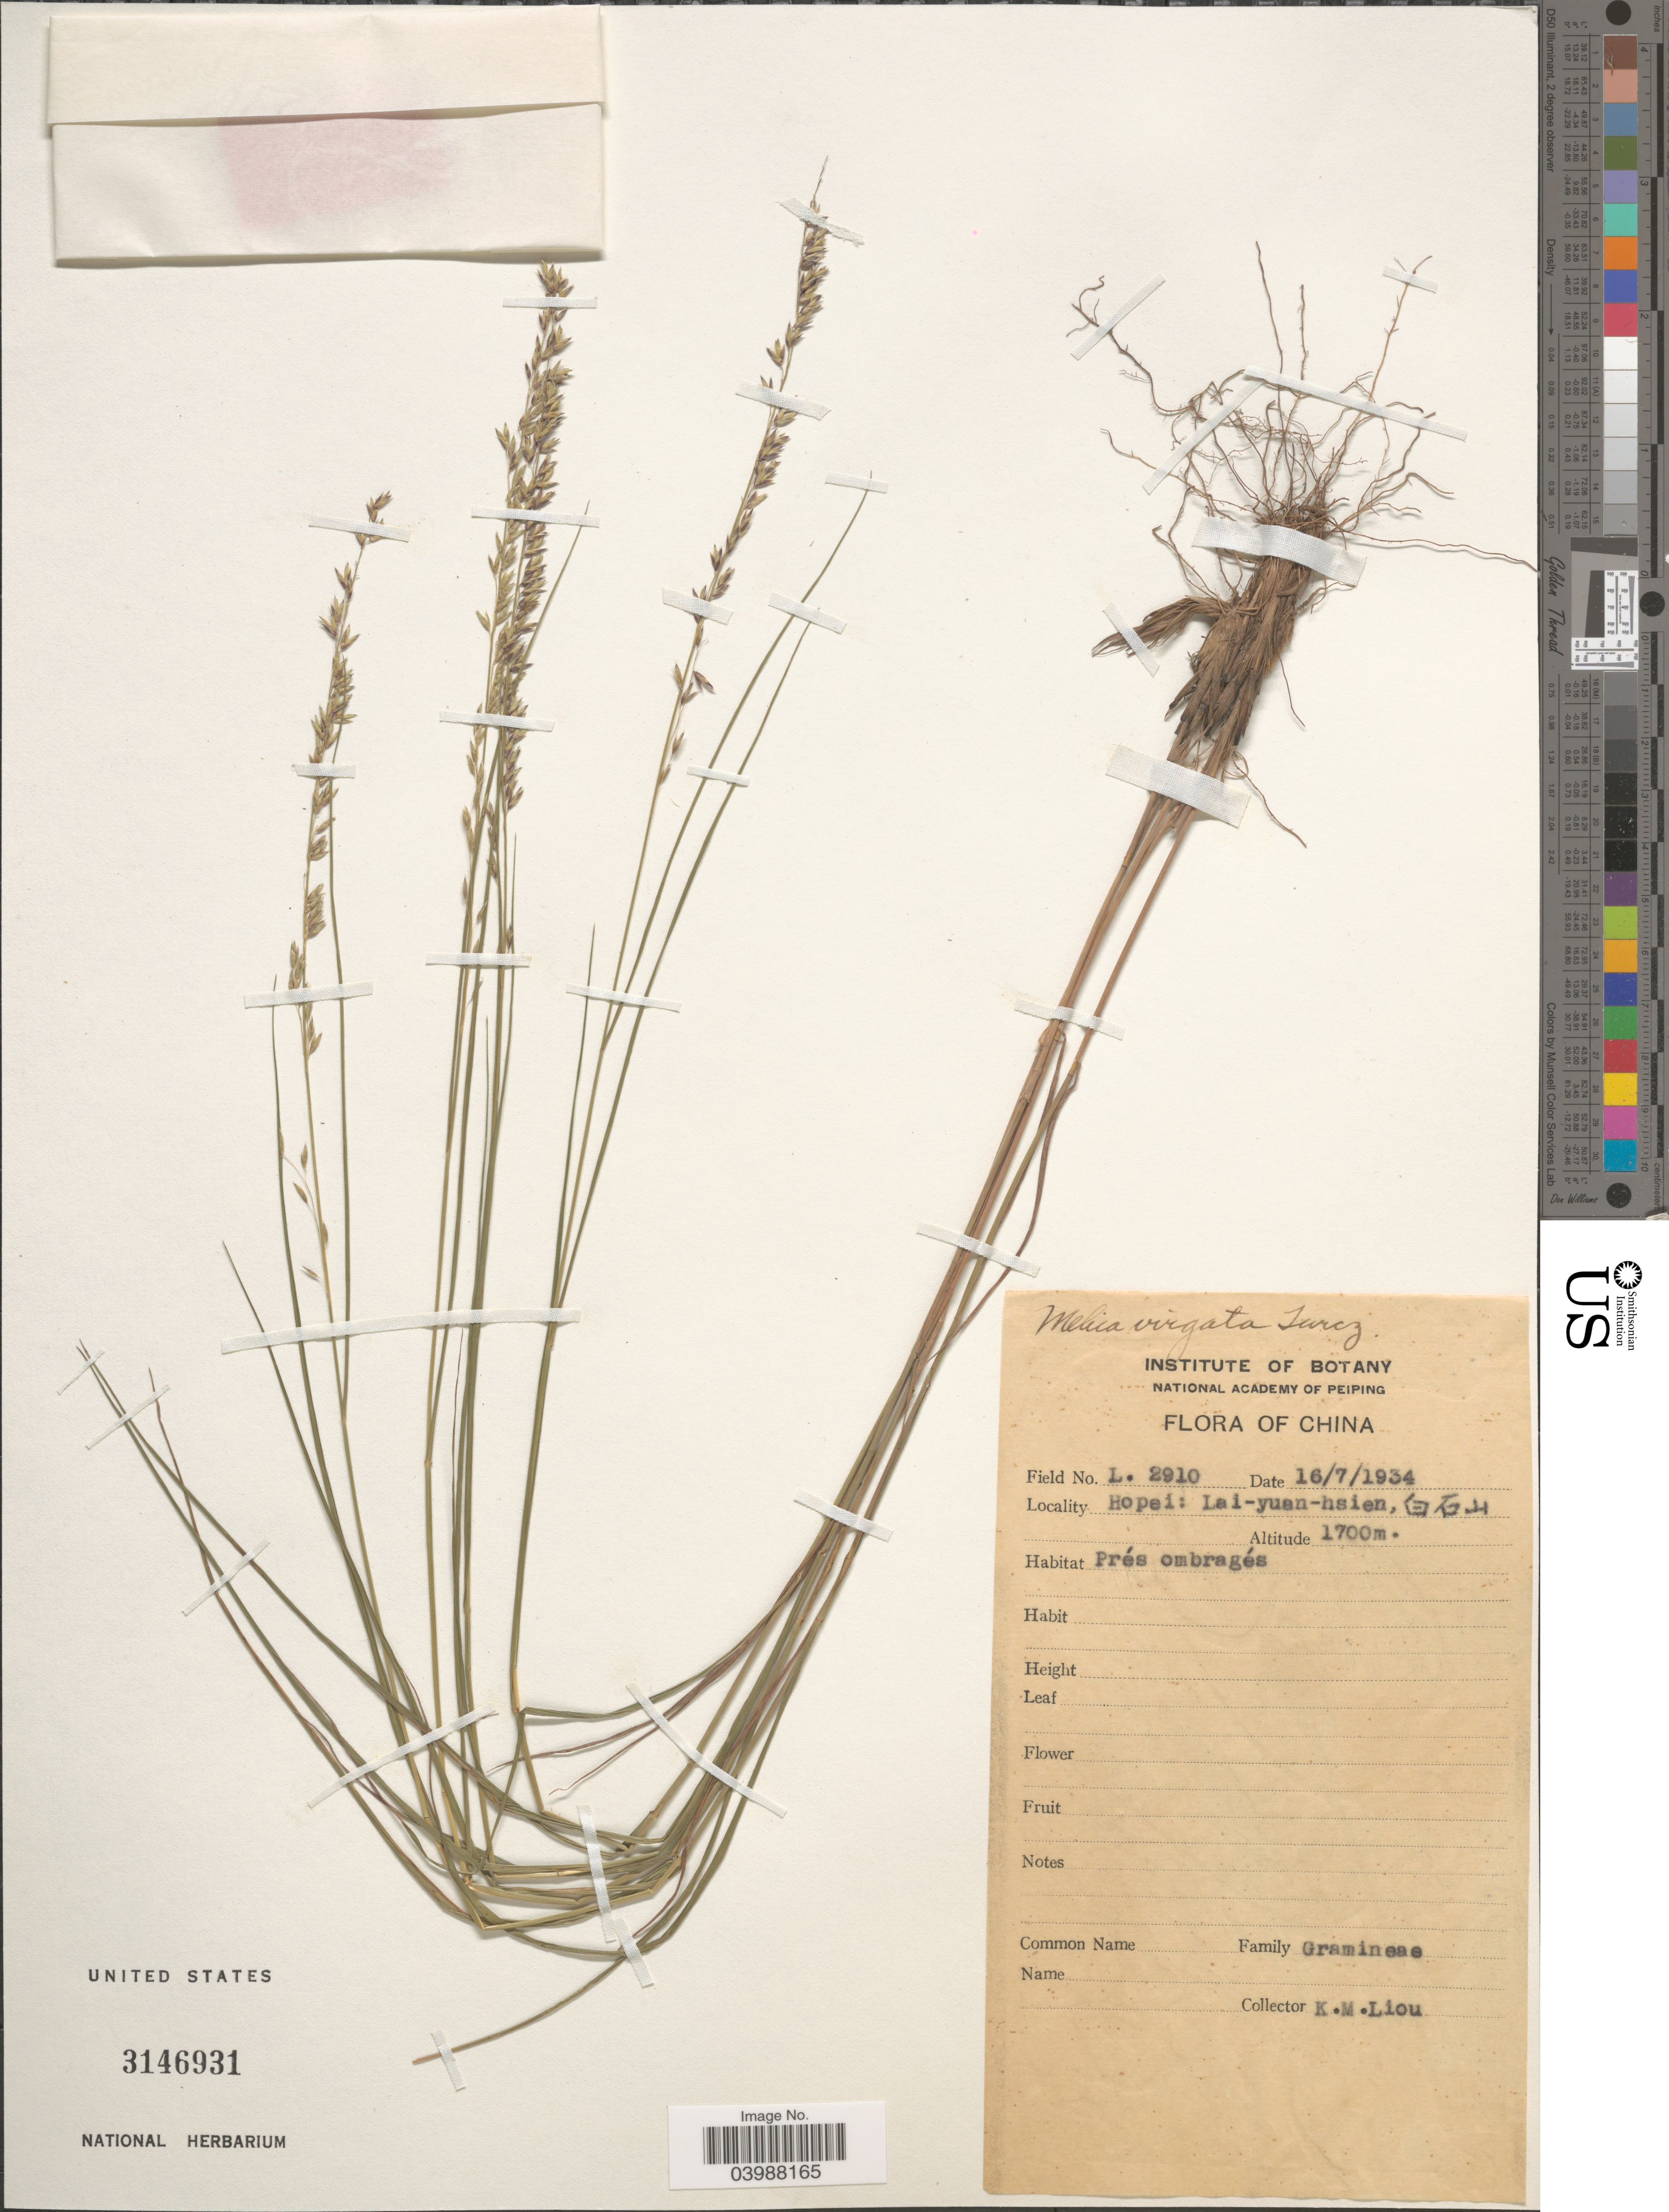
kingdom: Plantae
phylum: Tracheophyta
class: Liliopsida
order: Poales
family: Poaceae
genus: Melica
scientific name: Melica virgata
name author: Turcz. ex Trin.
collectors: K. M. Liou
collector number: L2910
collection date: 1934-07-16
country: China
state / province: Hebei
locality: Hopei: Lai-yuan-hsien, X.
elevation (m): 1700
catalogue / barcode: US 3146931